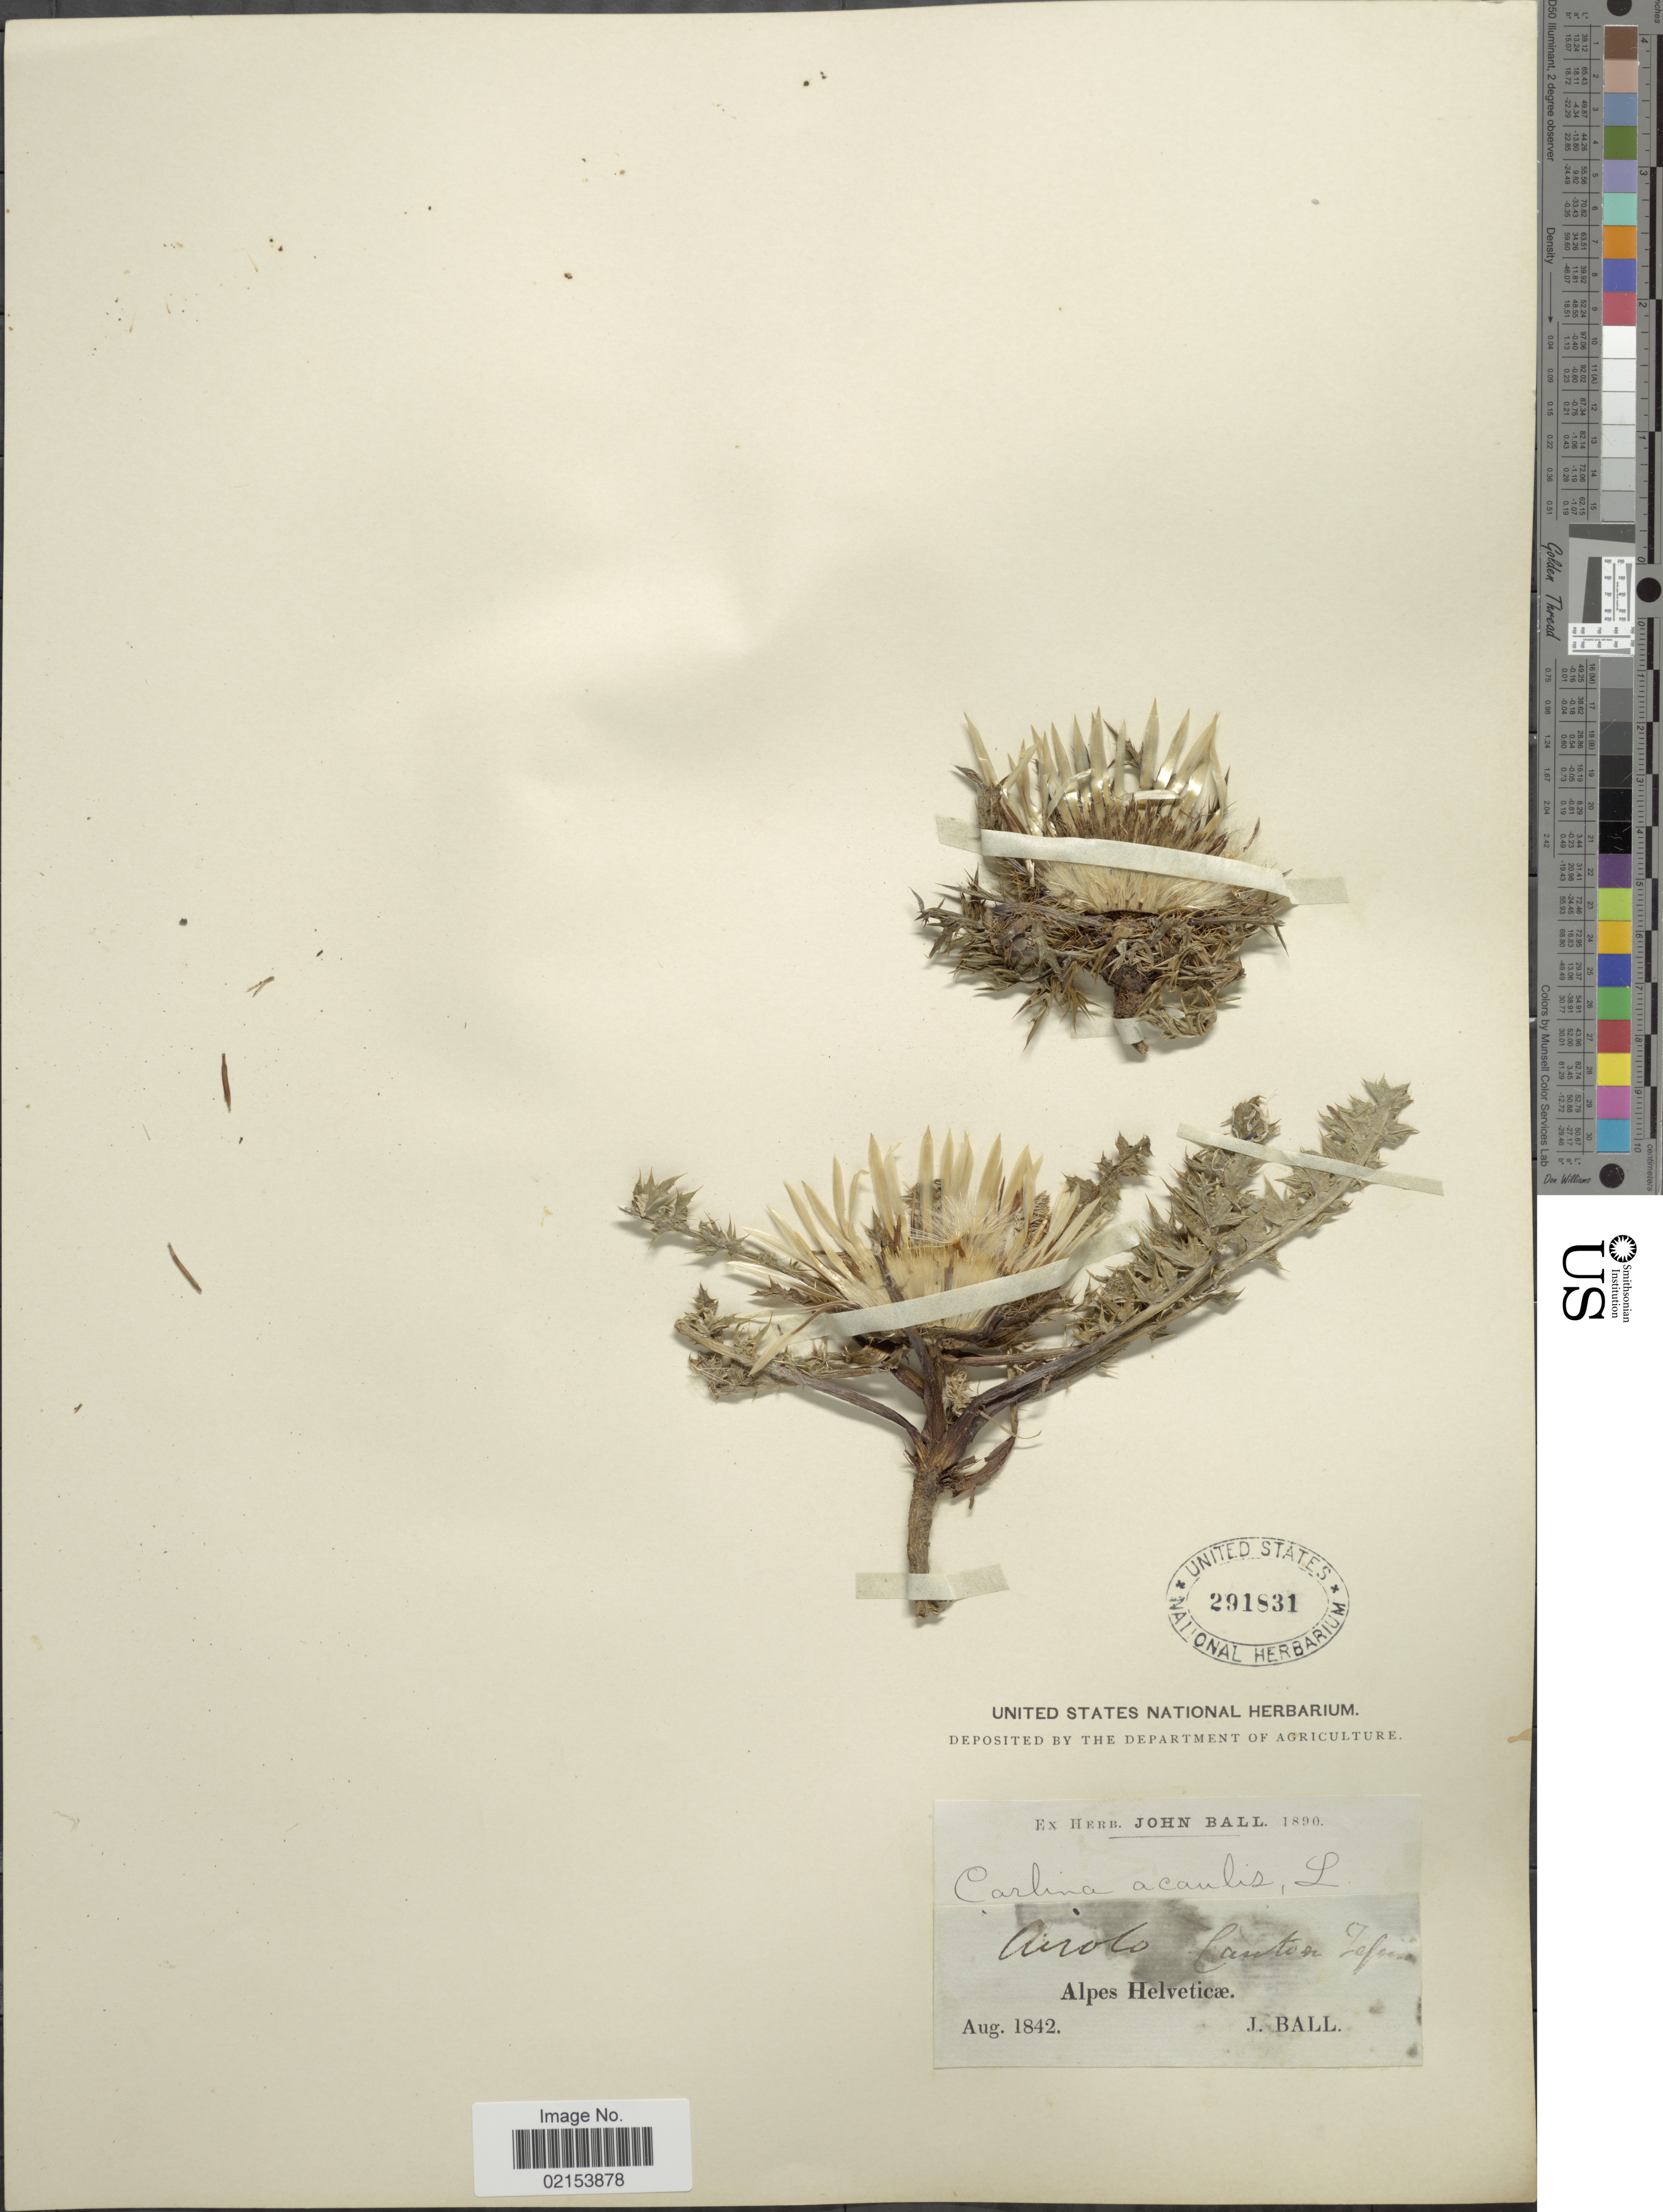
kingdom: Plantae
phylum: Tracheophyta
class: Magnoliopsida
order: Asterales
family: Asteraceae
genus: Carlina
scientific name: Carlina acaulis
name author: L.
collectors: J. Ball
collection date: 1842-08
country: Switzerland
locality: Alpes Helveticae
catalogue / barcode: US 291831